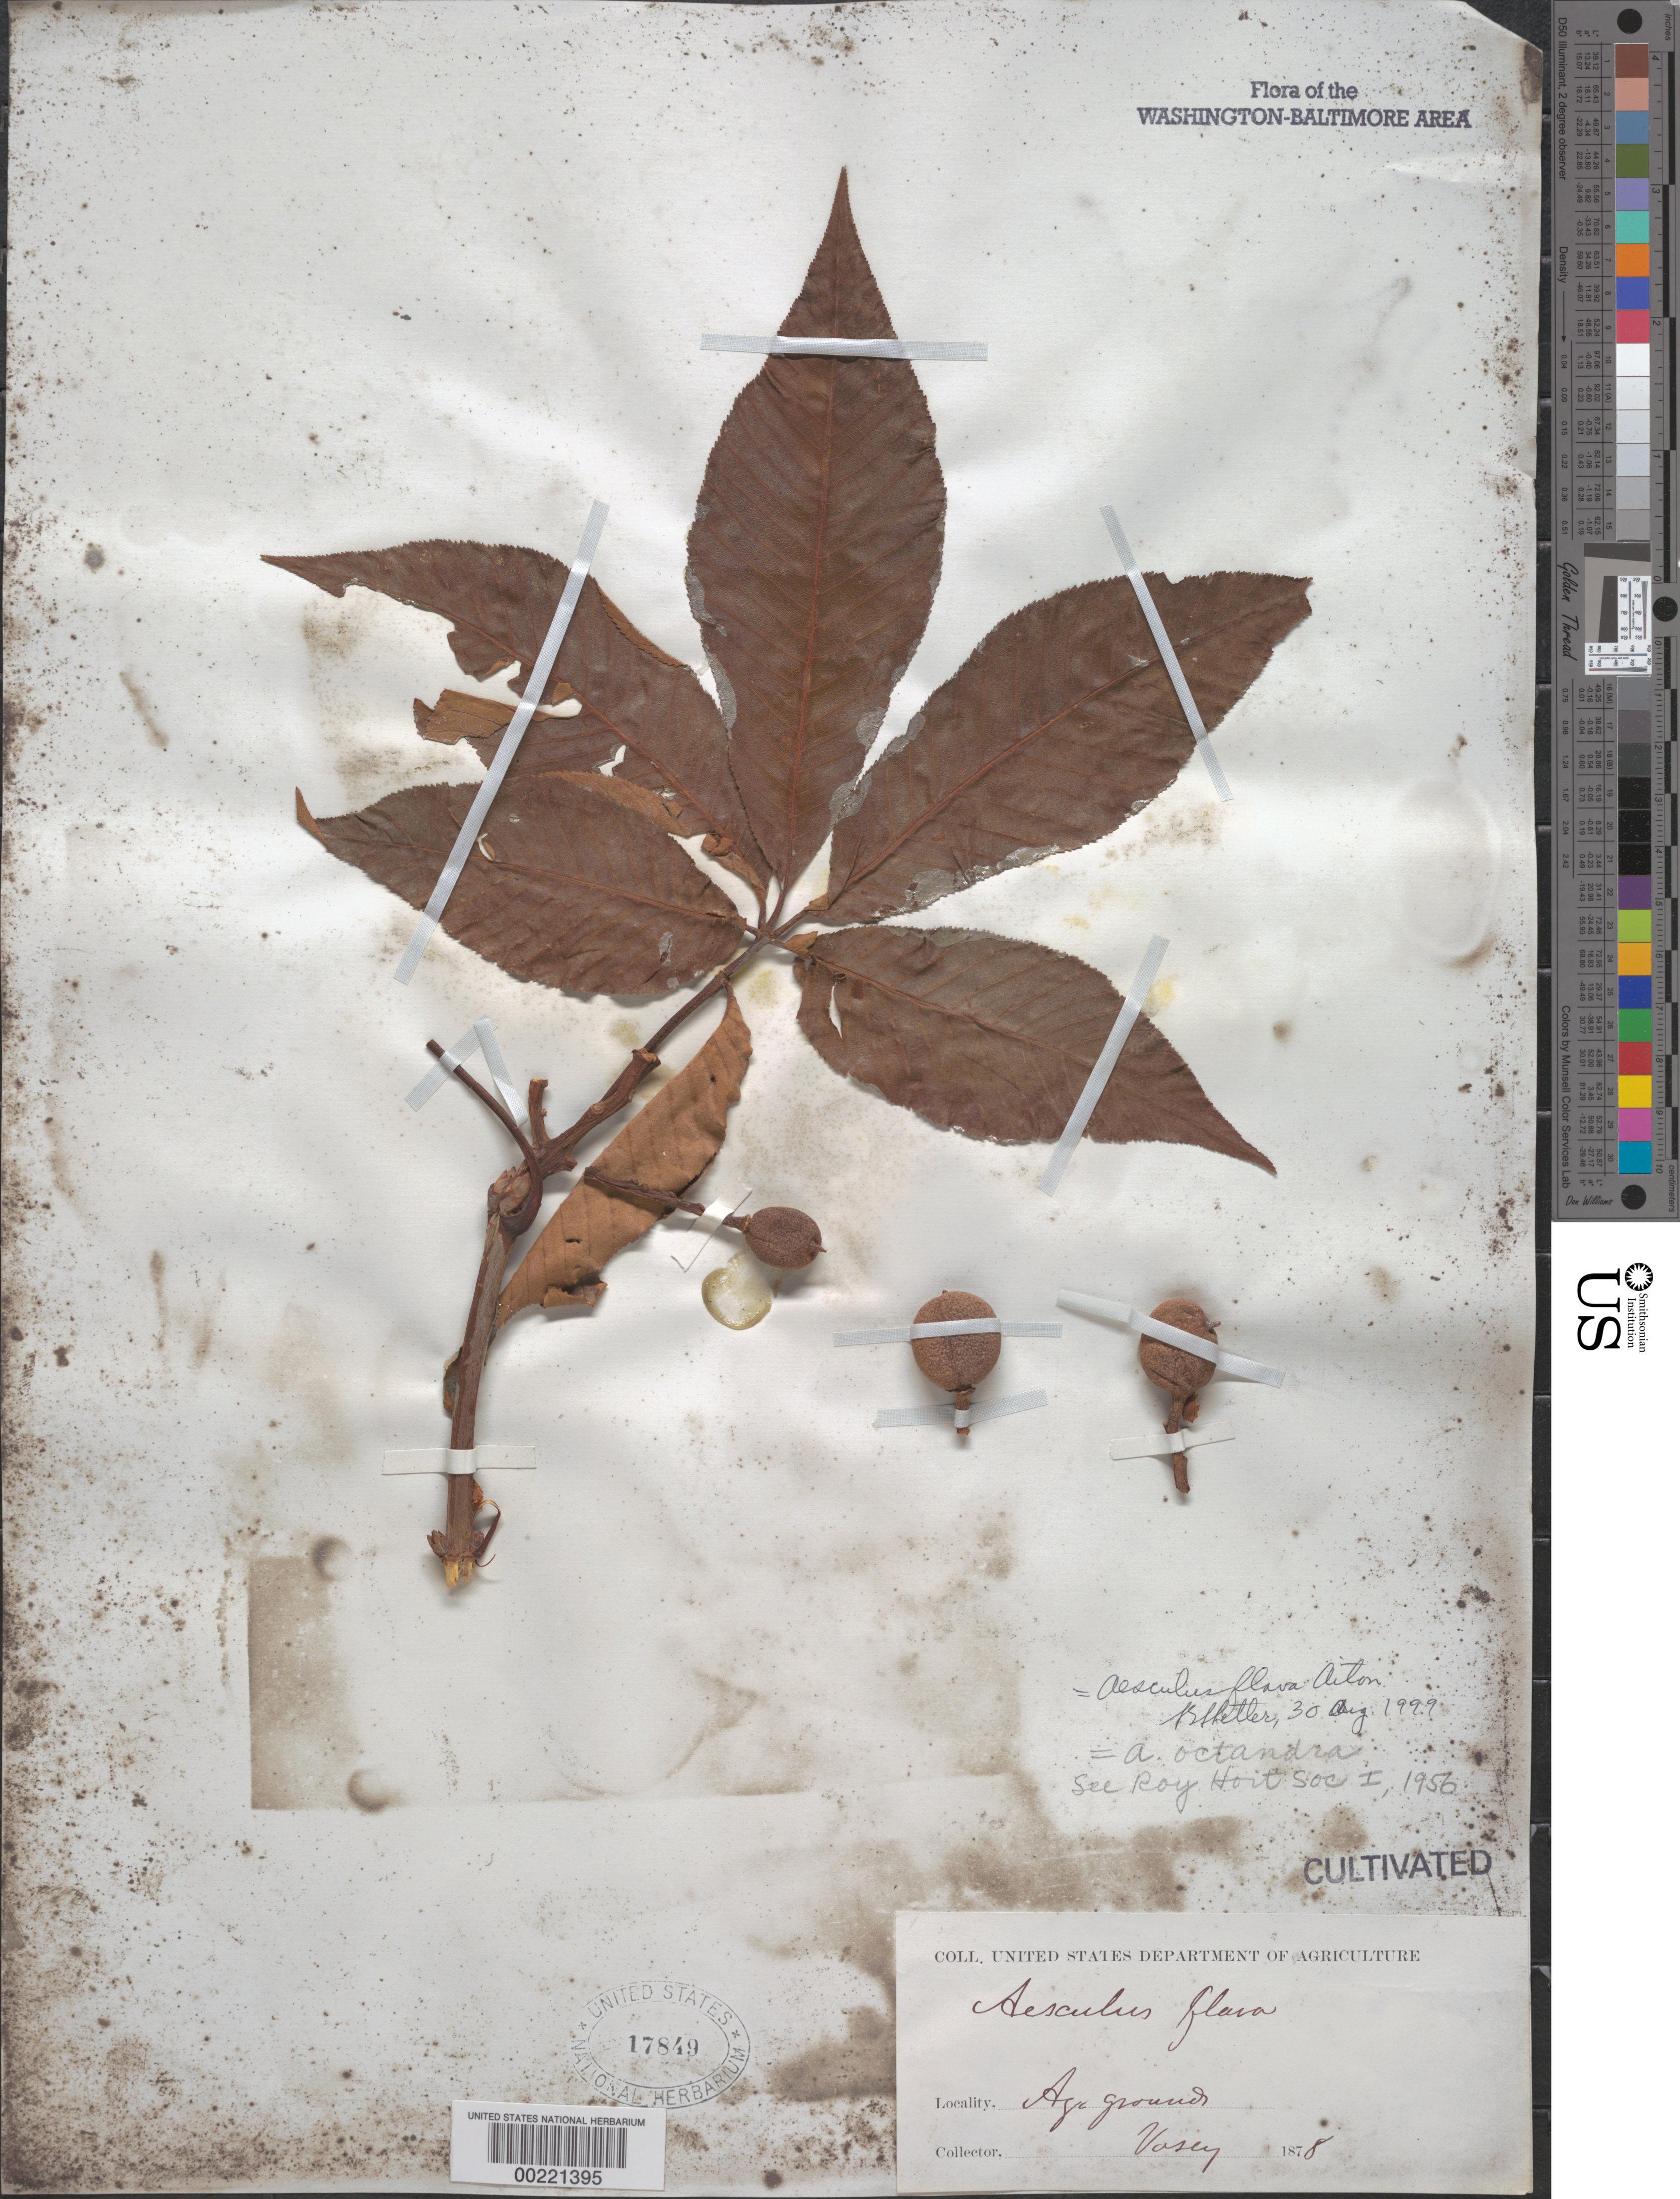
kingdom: Plantae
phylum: Tracheophyta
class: Magnoliopsida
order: Sapindales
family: Sapindaceae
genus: Aesculus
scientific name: Aesculus flava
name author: Sol.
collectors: G. R. Vasey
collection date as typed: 1878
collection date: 1878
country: United States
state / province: District of Columbia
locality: Department of Agriculture grounds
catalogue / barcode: US 17849